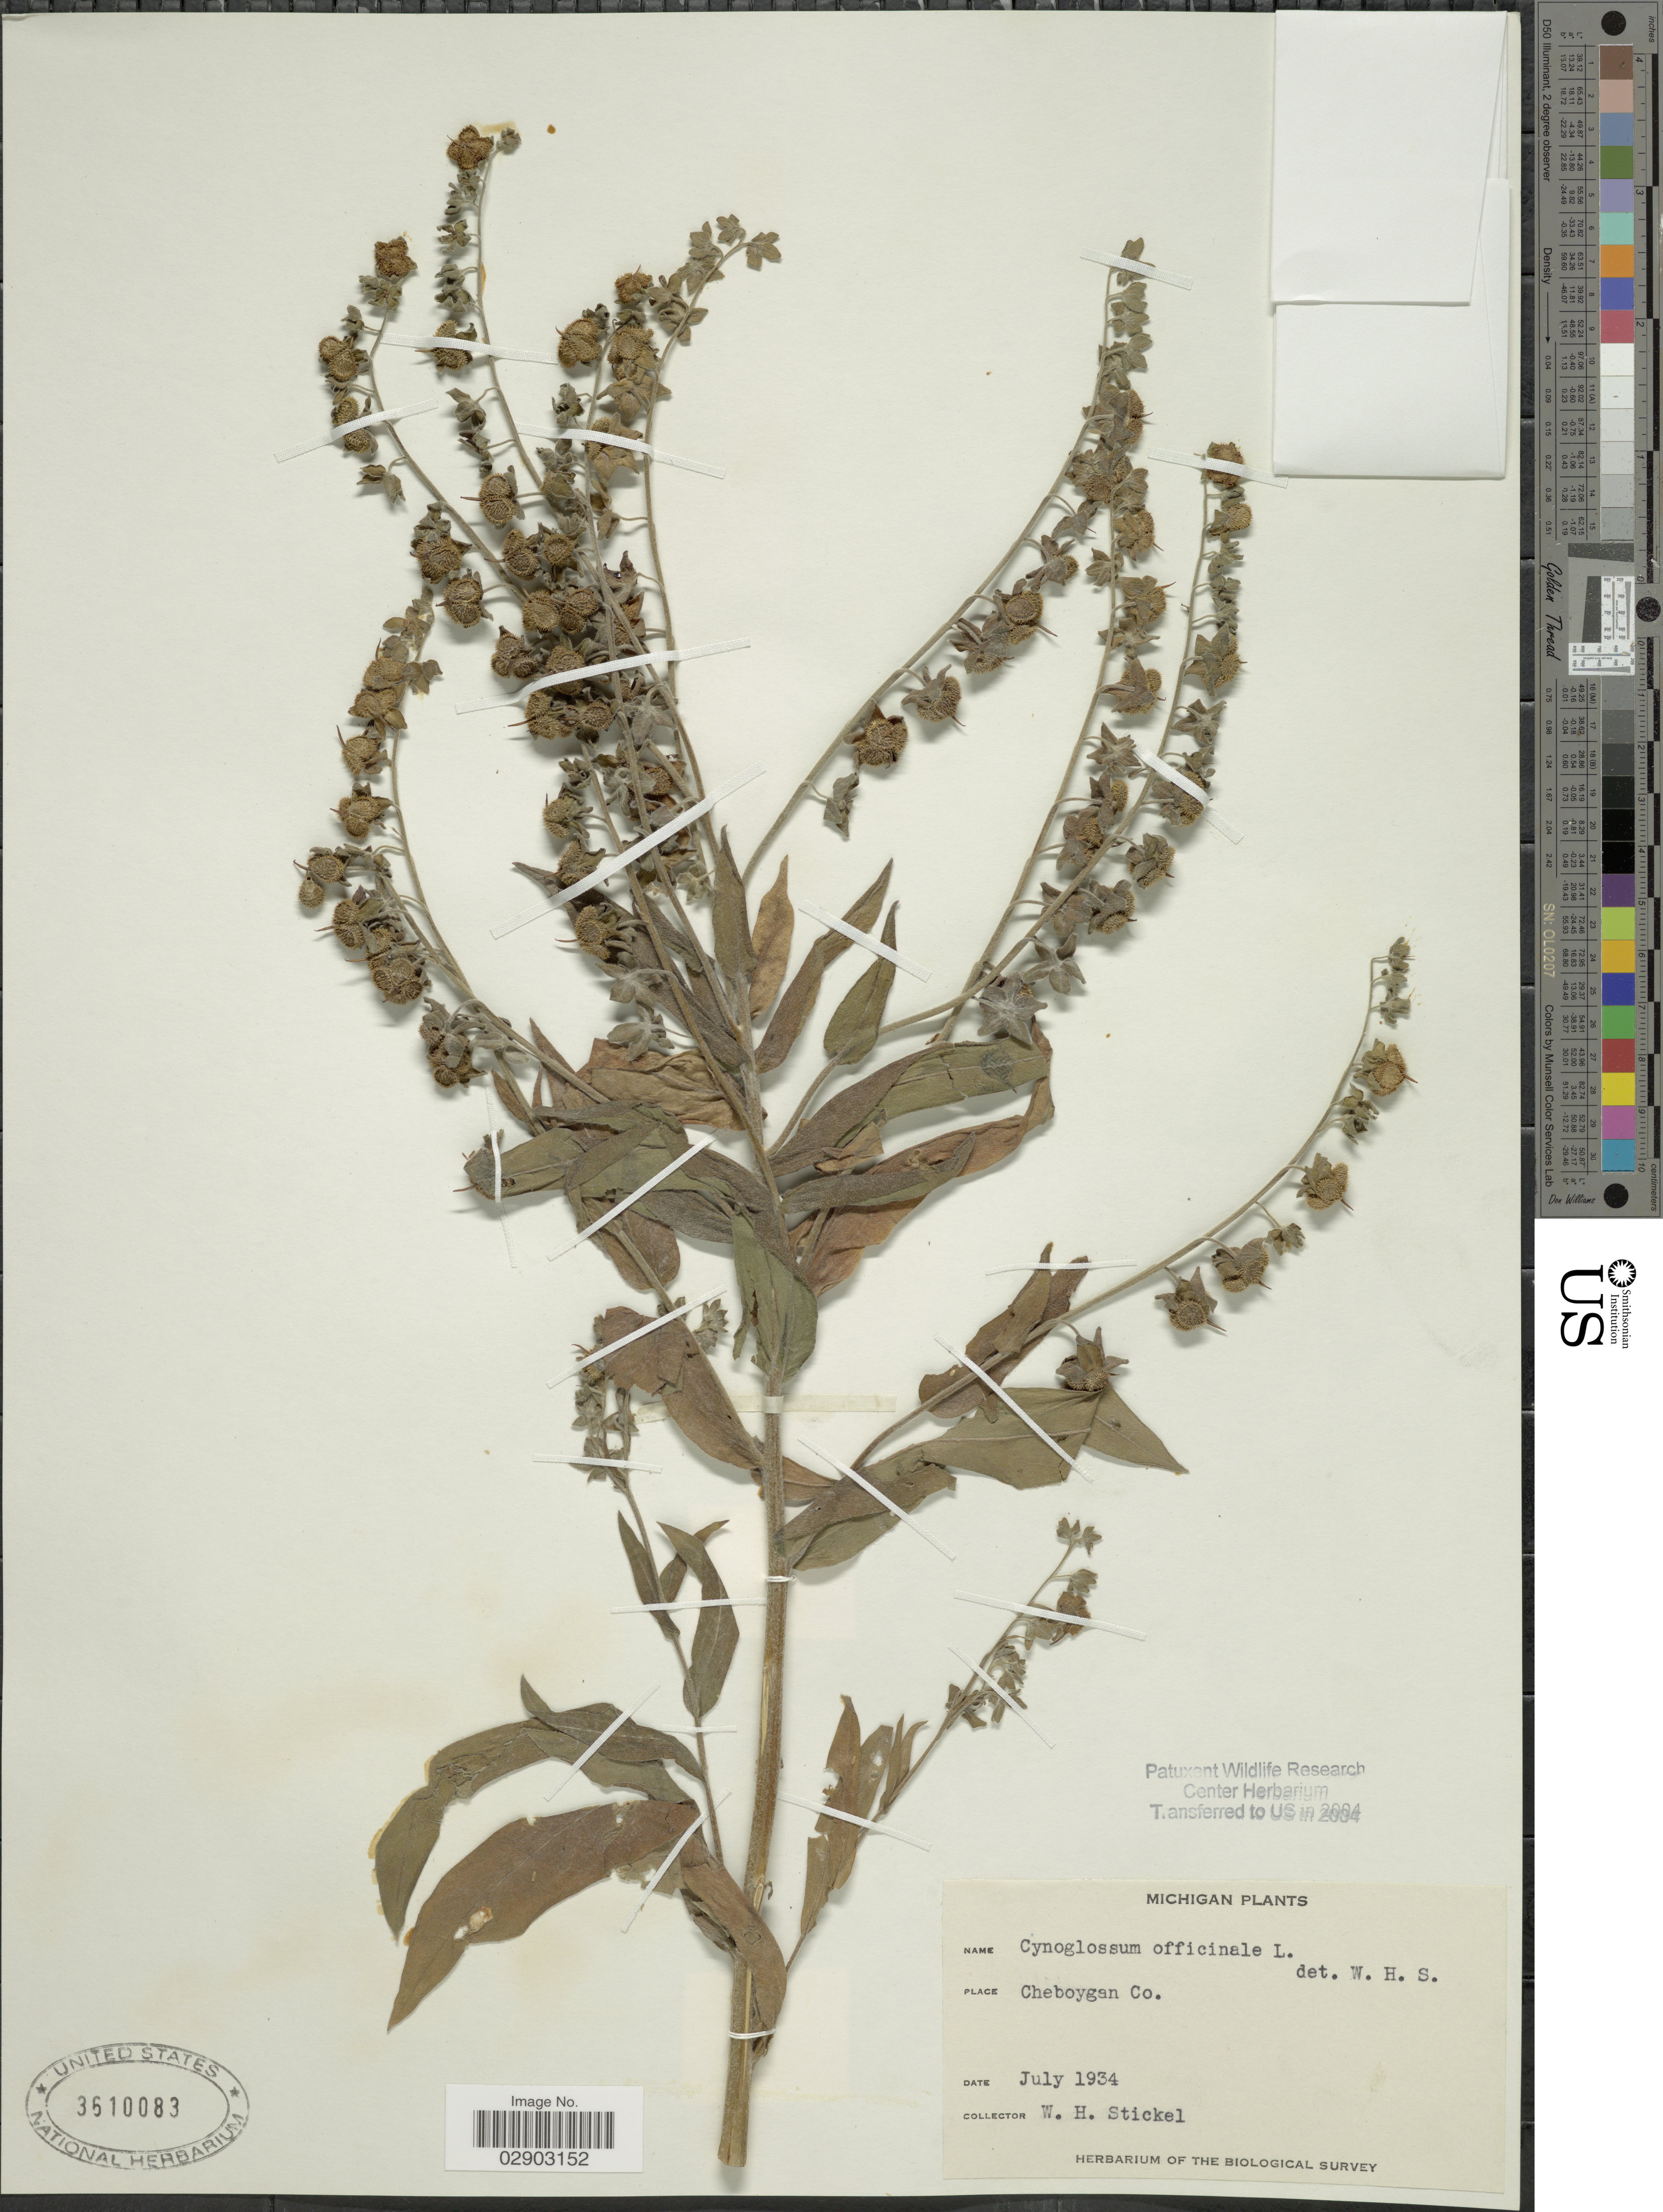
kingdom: Plantae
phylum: Tracheophyta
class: Magnoliopsida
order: Boraginales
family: Boraginaceae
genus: Cynoglossum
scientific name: Cynoglossum officinale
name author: L.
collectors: W. Stickel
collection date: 1934-07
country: United States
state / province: Michigan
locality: Cheboygan Co.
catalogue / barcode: US 3610083